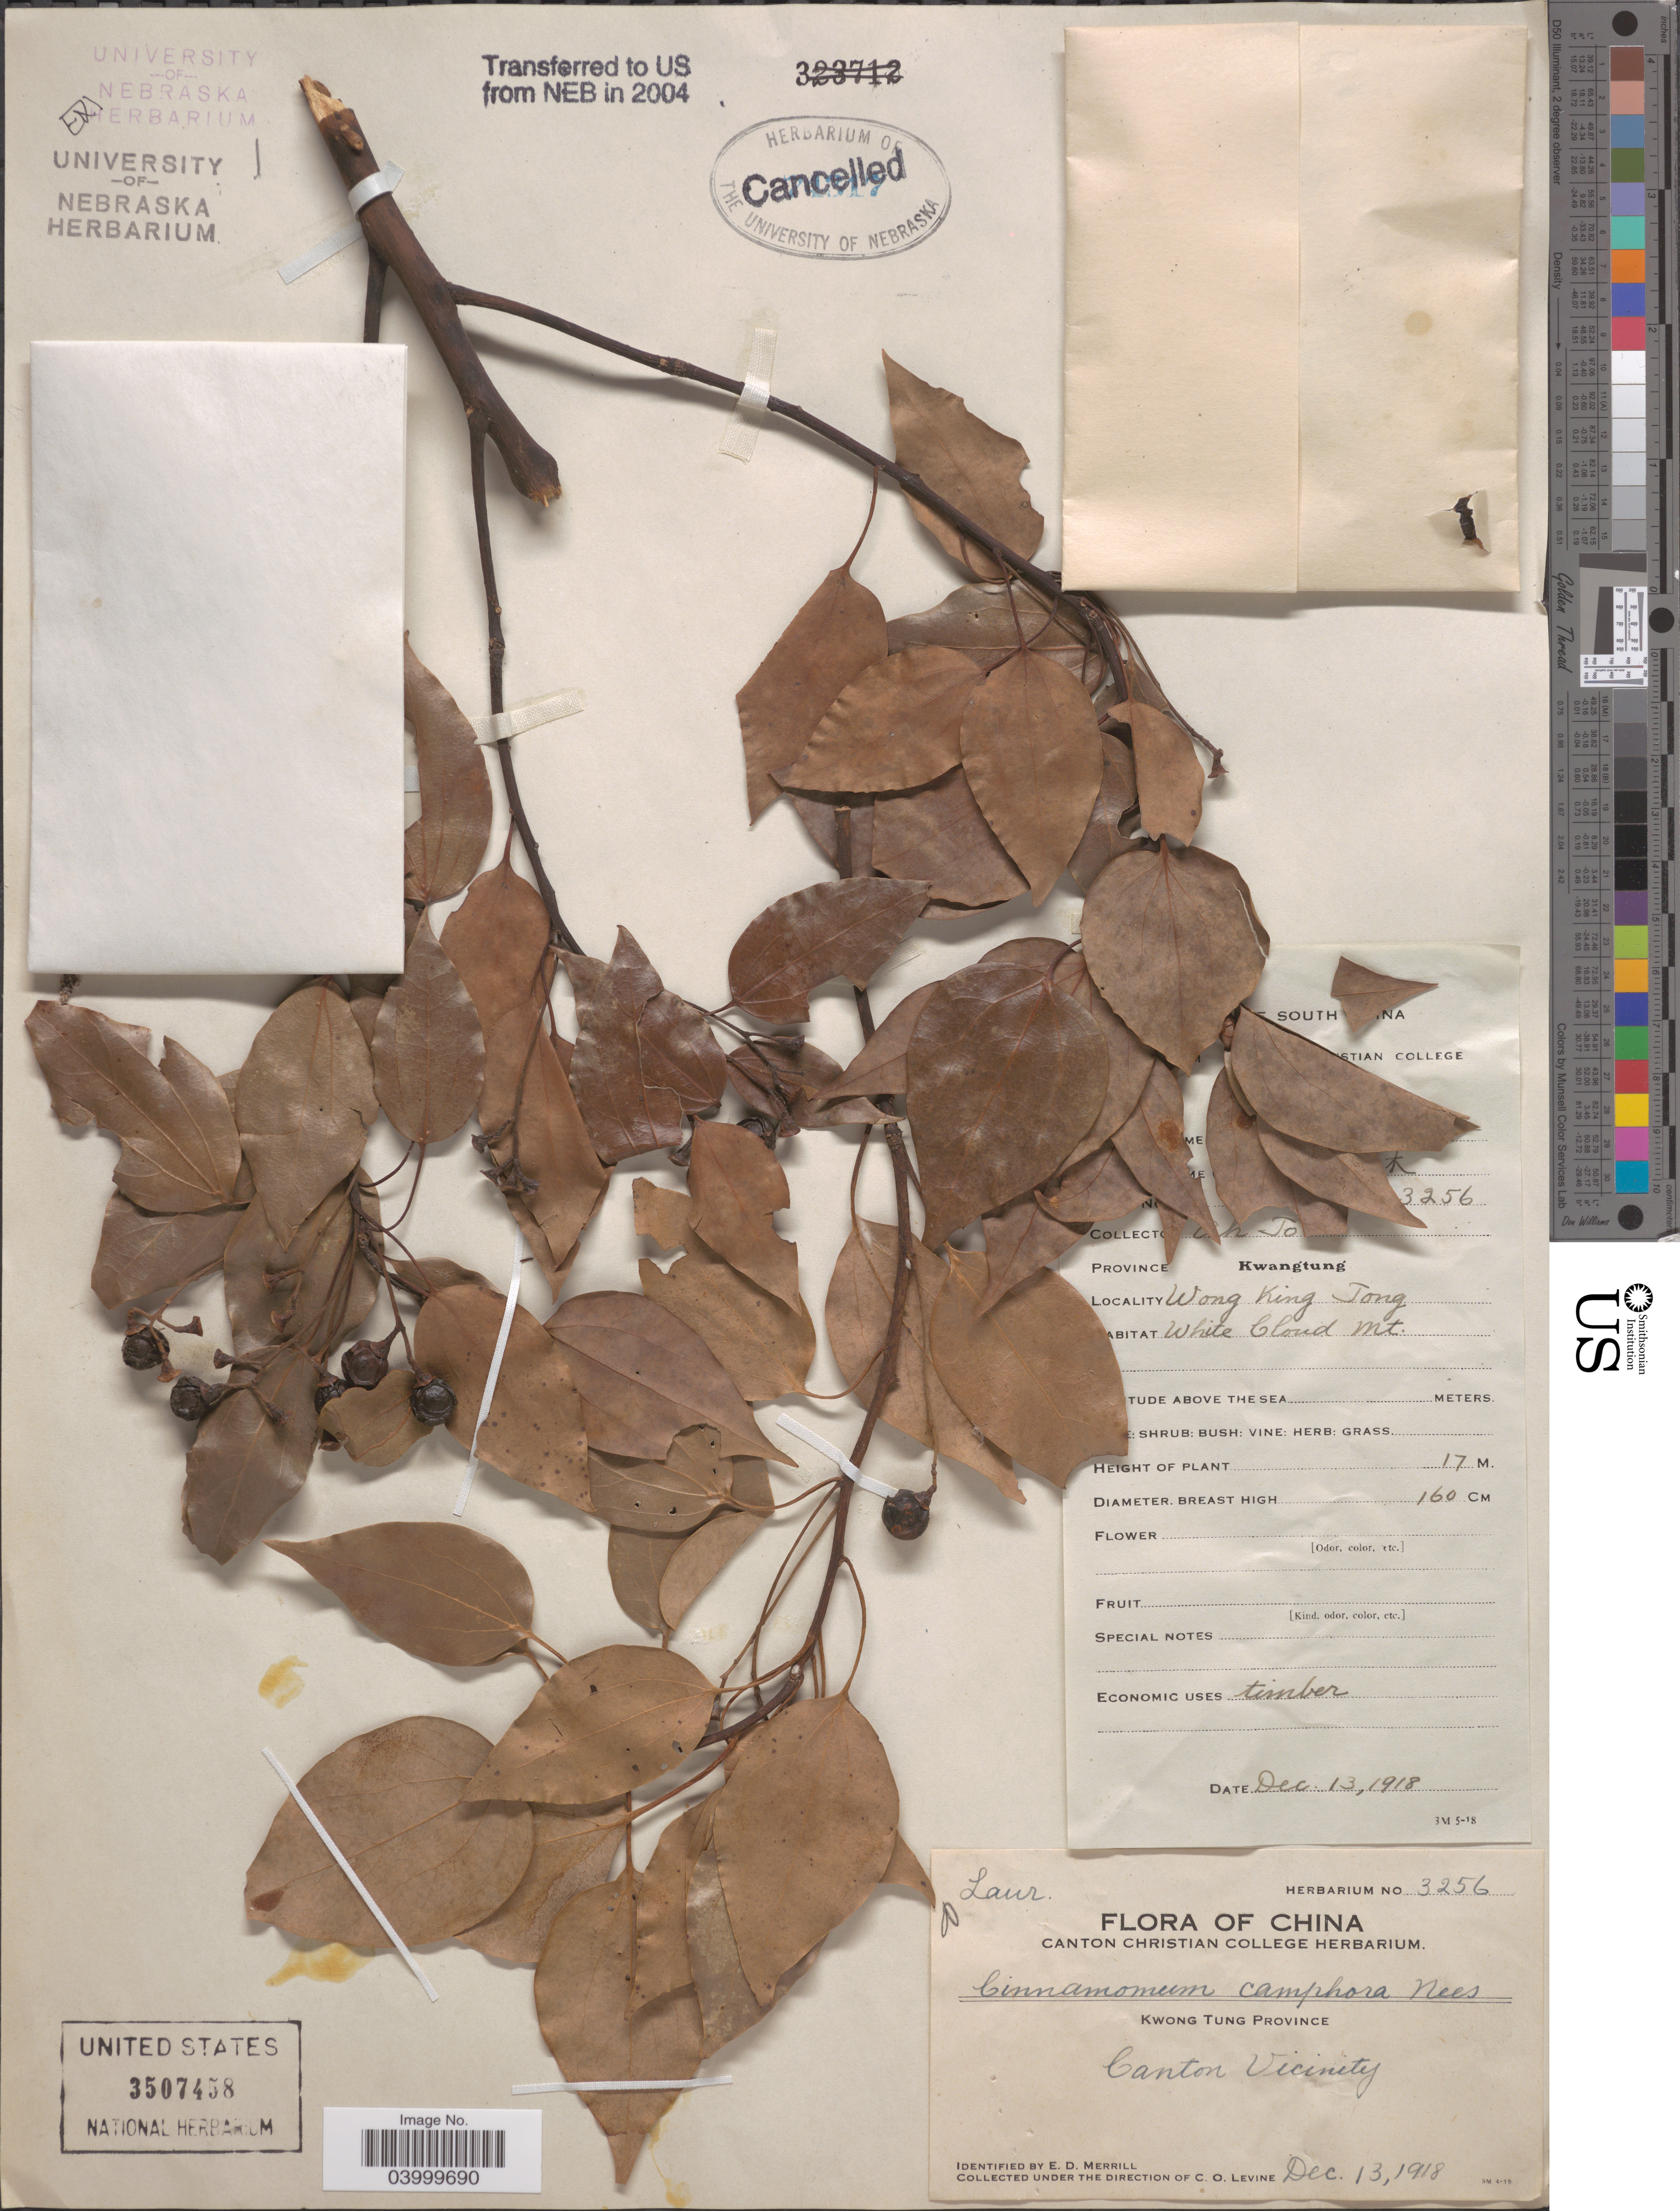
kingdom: Plantae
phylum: Tracheophyta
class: Magnoliopsida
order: Laurales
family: Lauraceae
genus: Cinnamomum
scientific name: Cinnamomum camphora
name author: (L.) J. Presl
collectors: Ah To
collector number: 3256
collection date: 1918-12-13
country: China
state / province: Guangdong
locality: Kwong Tung Province. Canton Vicinity. Province Kwangtung. Wong King Tong.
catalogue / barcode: US 3507458